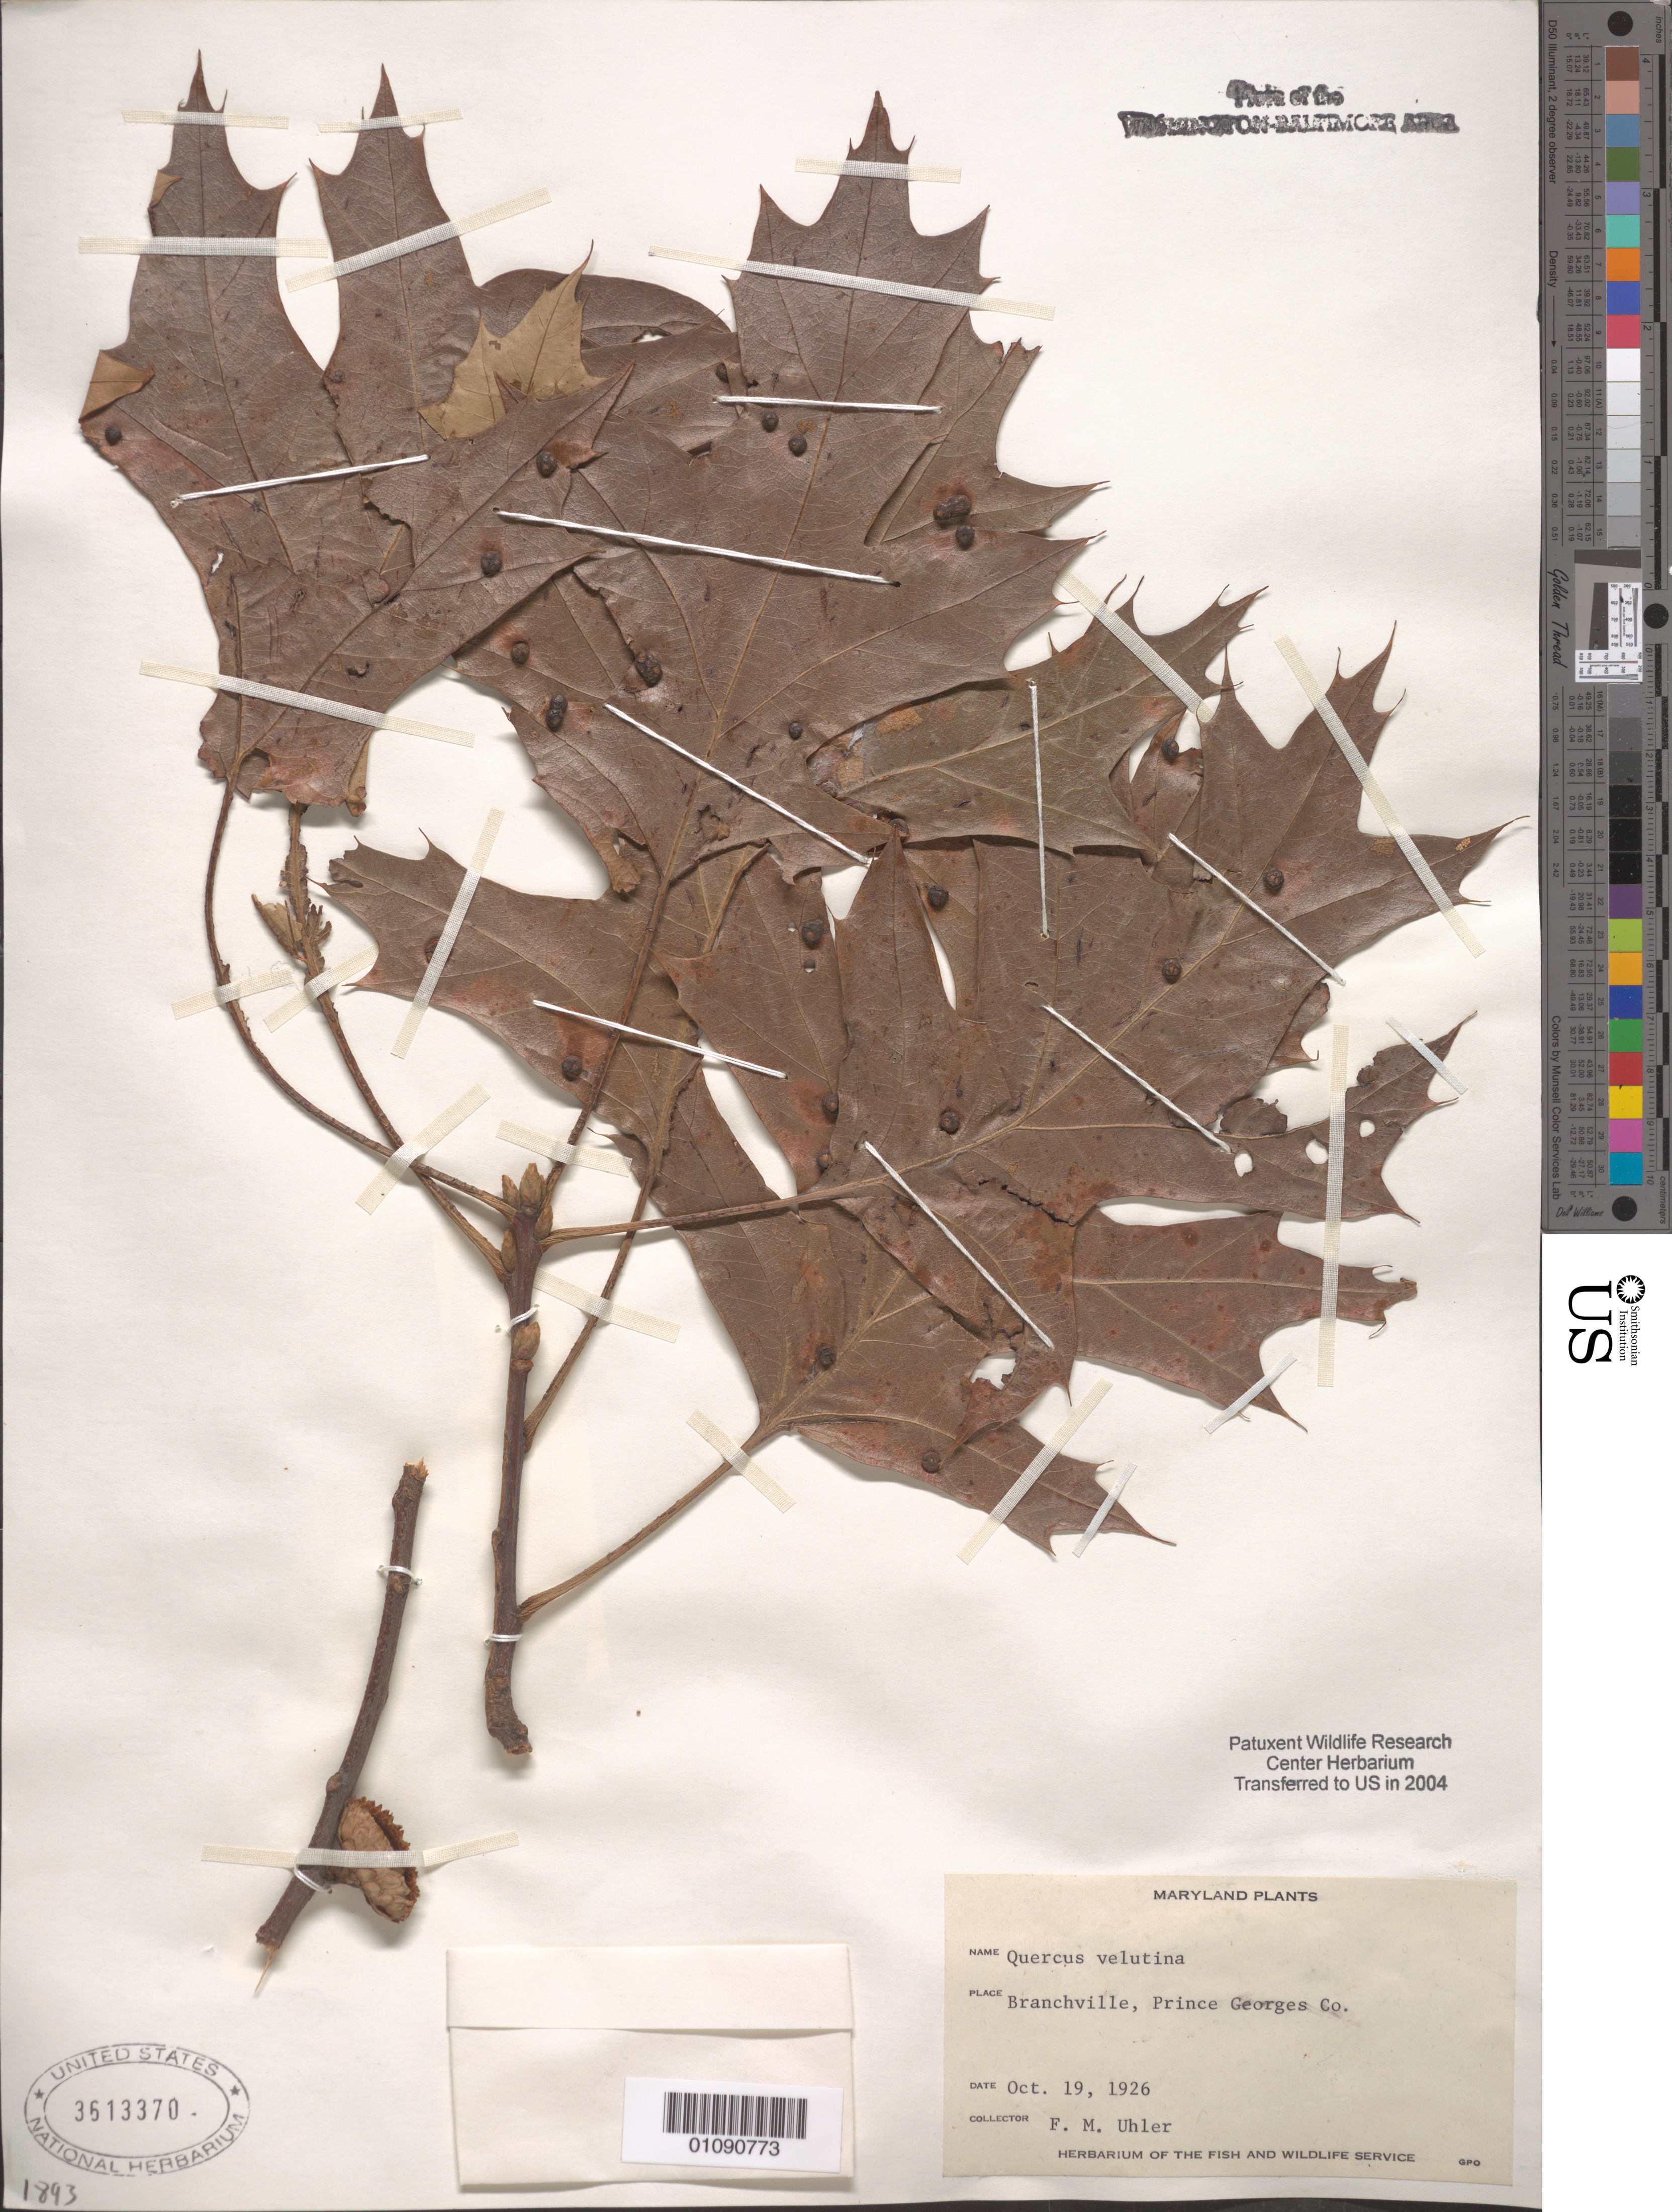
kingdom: Plantae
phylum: Tracheophyta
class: Magnoliopsida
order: Fagales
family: Fagaceae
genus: Quercus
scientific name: Quercus velutina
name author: Lam.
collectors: F. M. Uhler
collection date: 1926-10-19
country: United States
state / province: Maryland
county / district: Prince George's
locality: Branchville.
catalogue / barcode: US 3613370